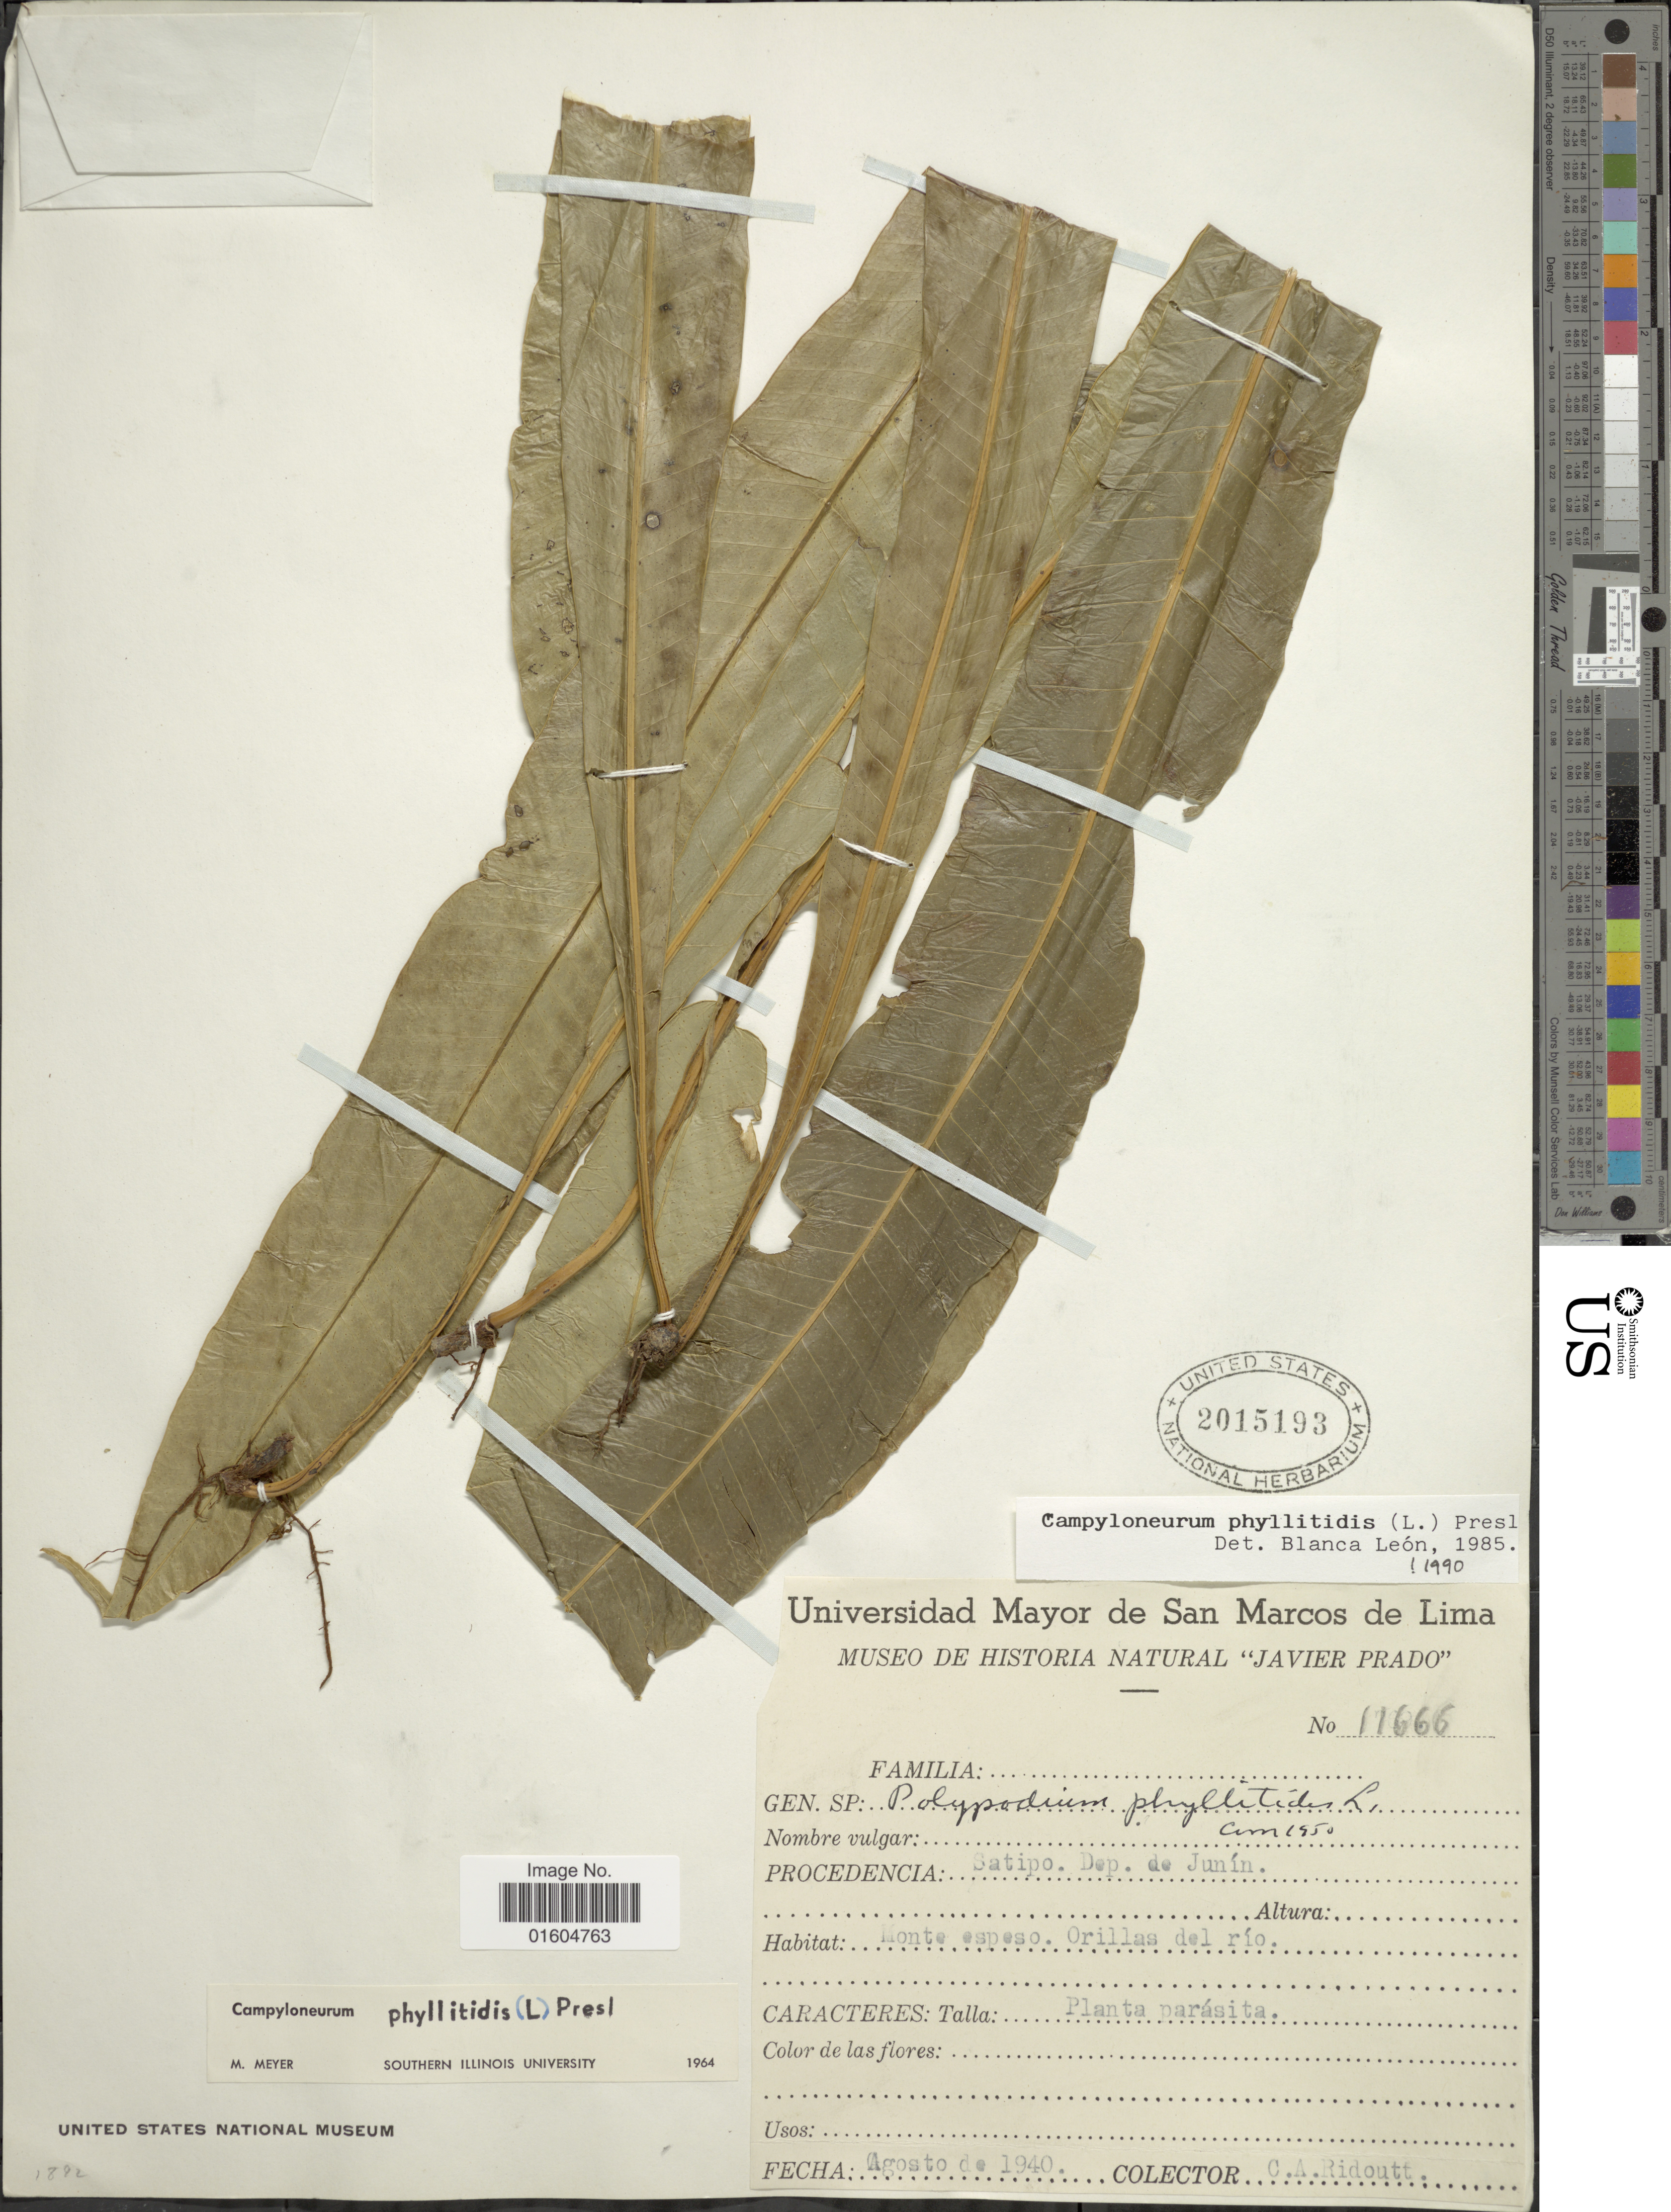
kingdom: Plantae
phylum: Tracheophyta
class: Polypodiopsida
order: Polypodiales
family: Polypodiaceae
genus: Campyloneurum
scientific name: Campyloneurum phyllitidis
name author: (L.) C. Presl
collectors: C. Ridoutt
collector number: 11666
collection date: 1940-08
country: Peru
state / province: Junín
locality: Procedencia: Satipo. Dep. de Junin. Monte espeso Orillas del rio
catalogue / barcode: US 2015193